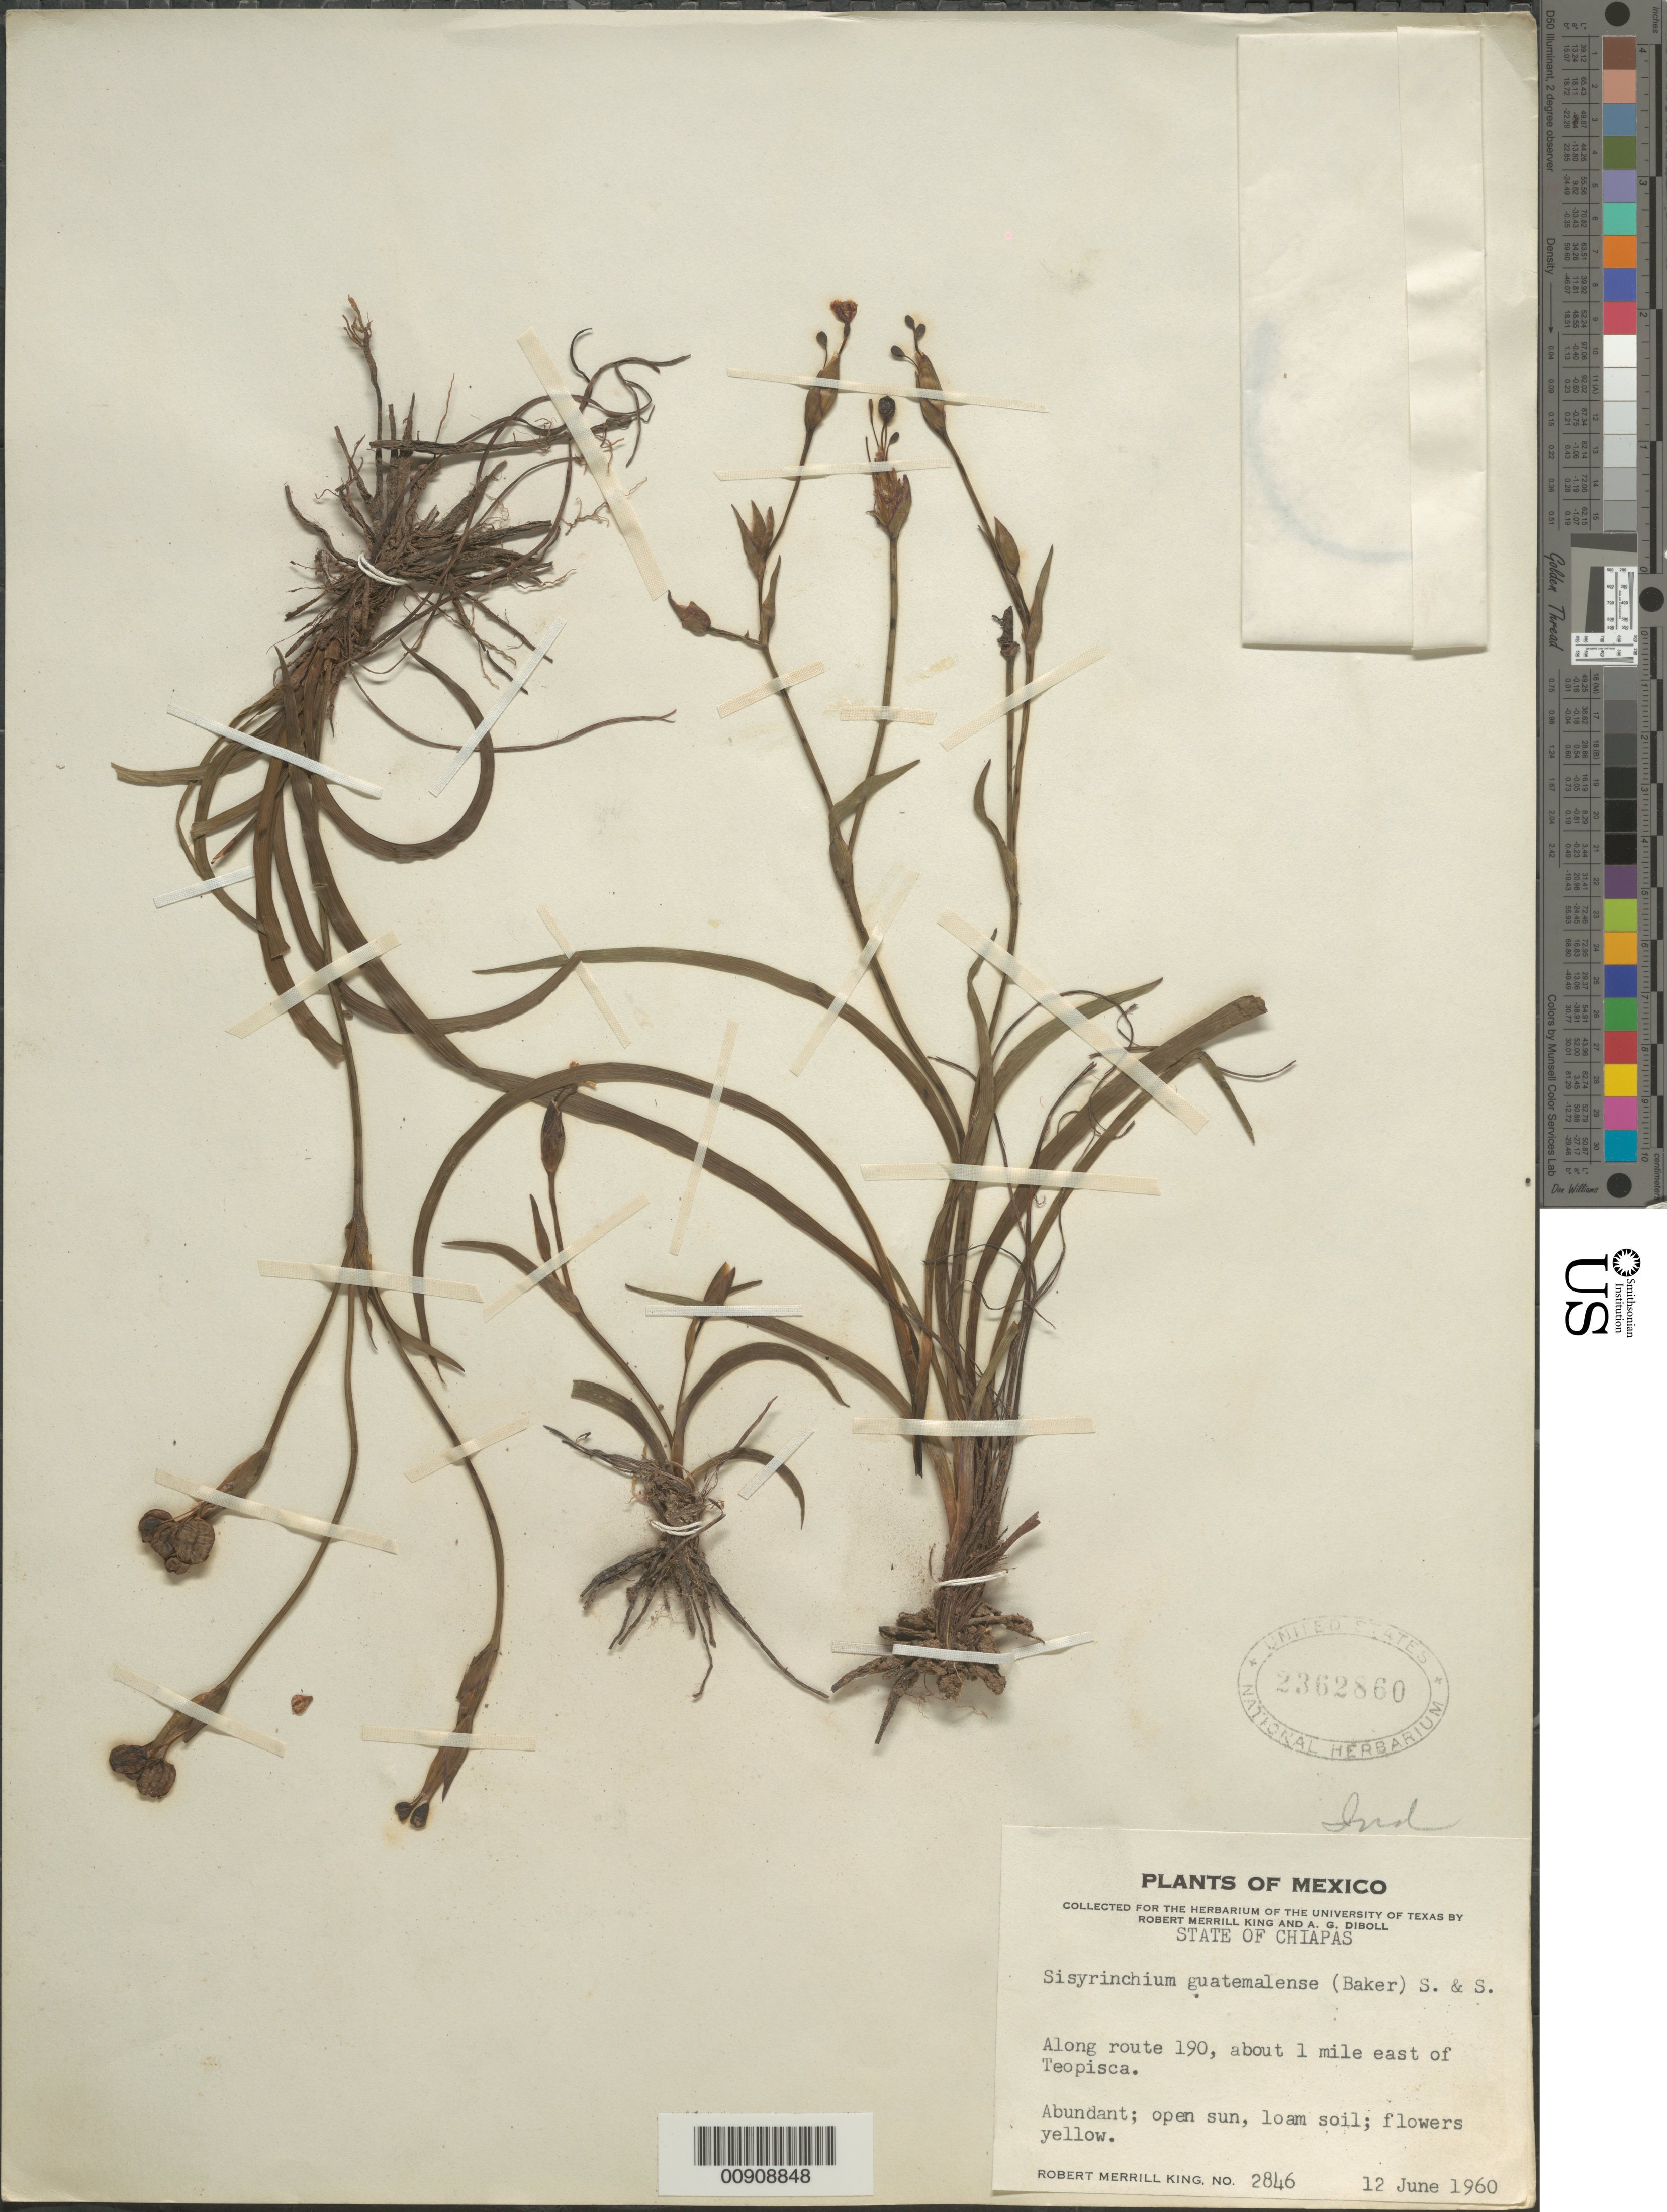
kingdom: Plantae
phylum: Tracheophyta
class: Liliopsida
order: Asparagales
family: Iridaceae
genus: Sisyrinchium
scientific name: Sisyrinchium sp.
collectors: R. M. King & A. Diboll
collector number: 2846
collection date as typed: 12 Jun 1960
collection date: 1960-06-12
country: Mexico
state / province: Chiapas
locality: Along route 190, about 1 mile east of Teopisca.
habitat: Open sun, loam soil.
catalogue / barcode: US 2362860